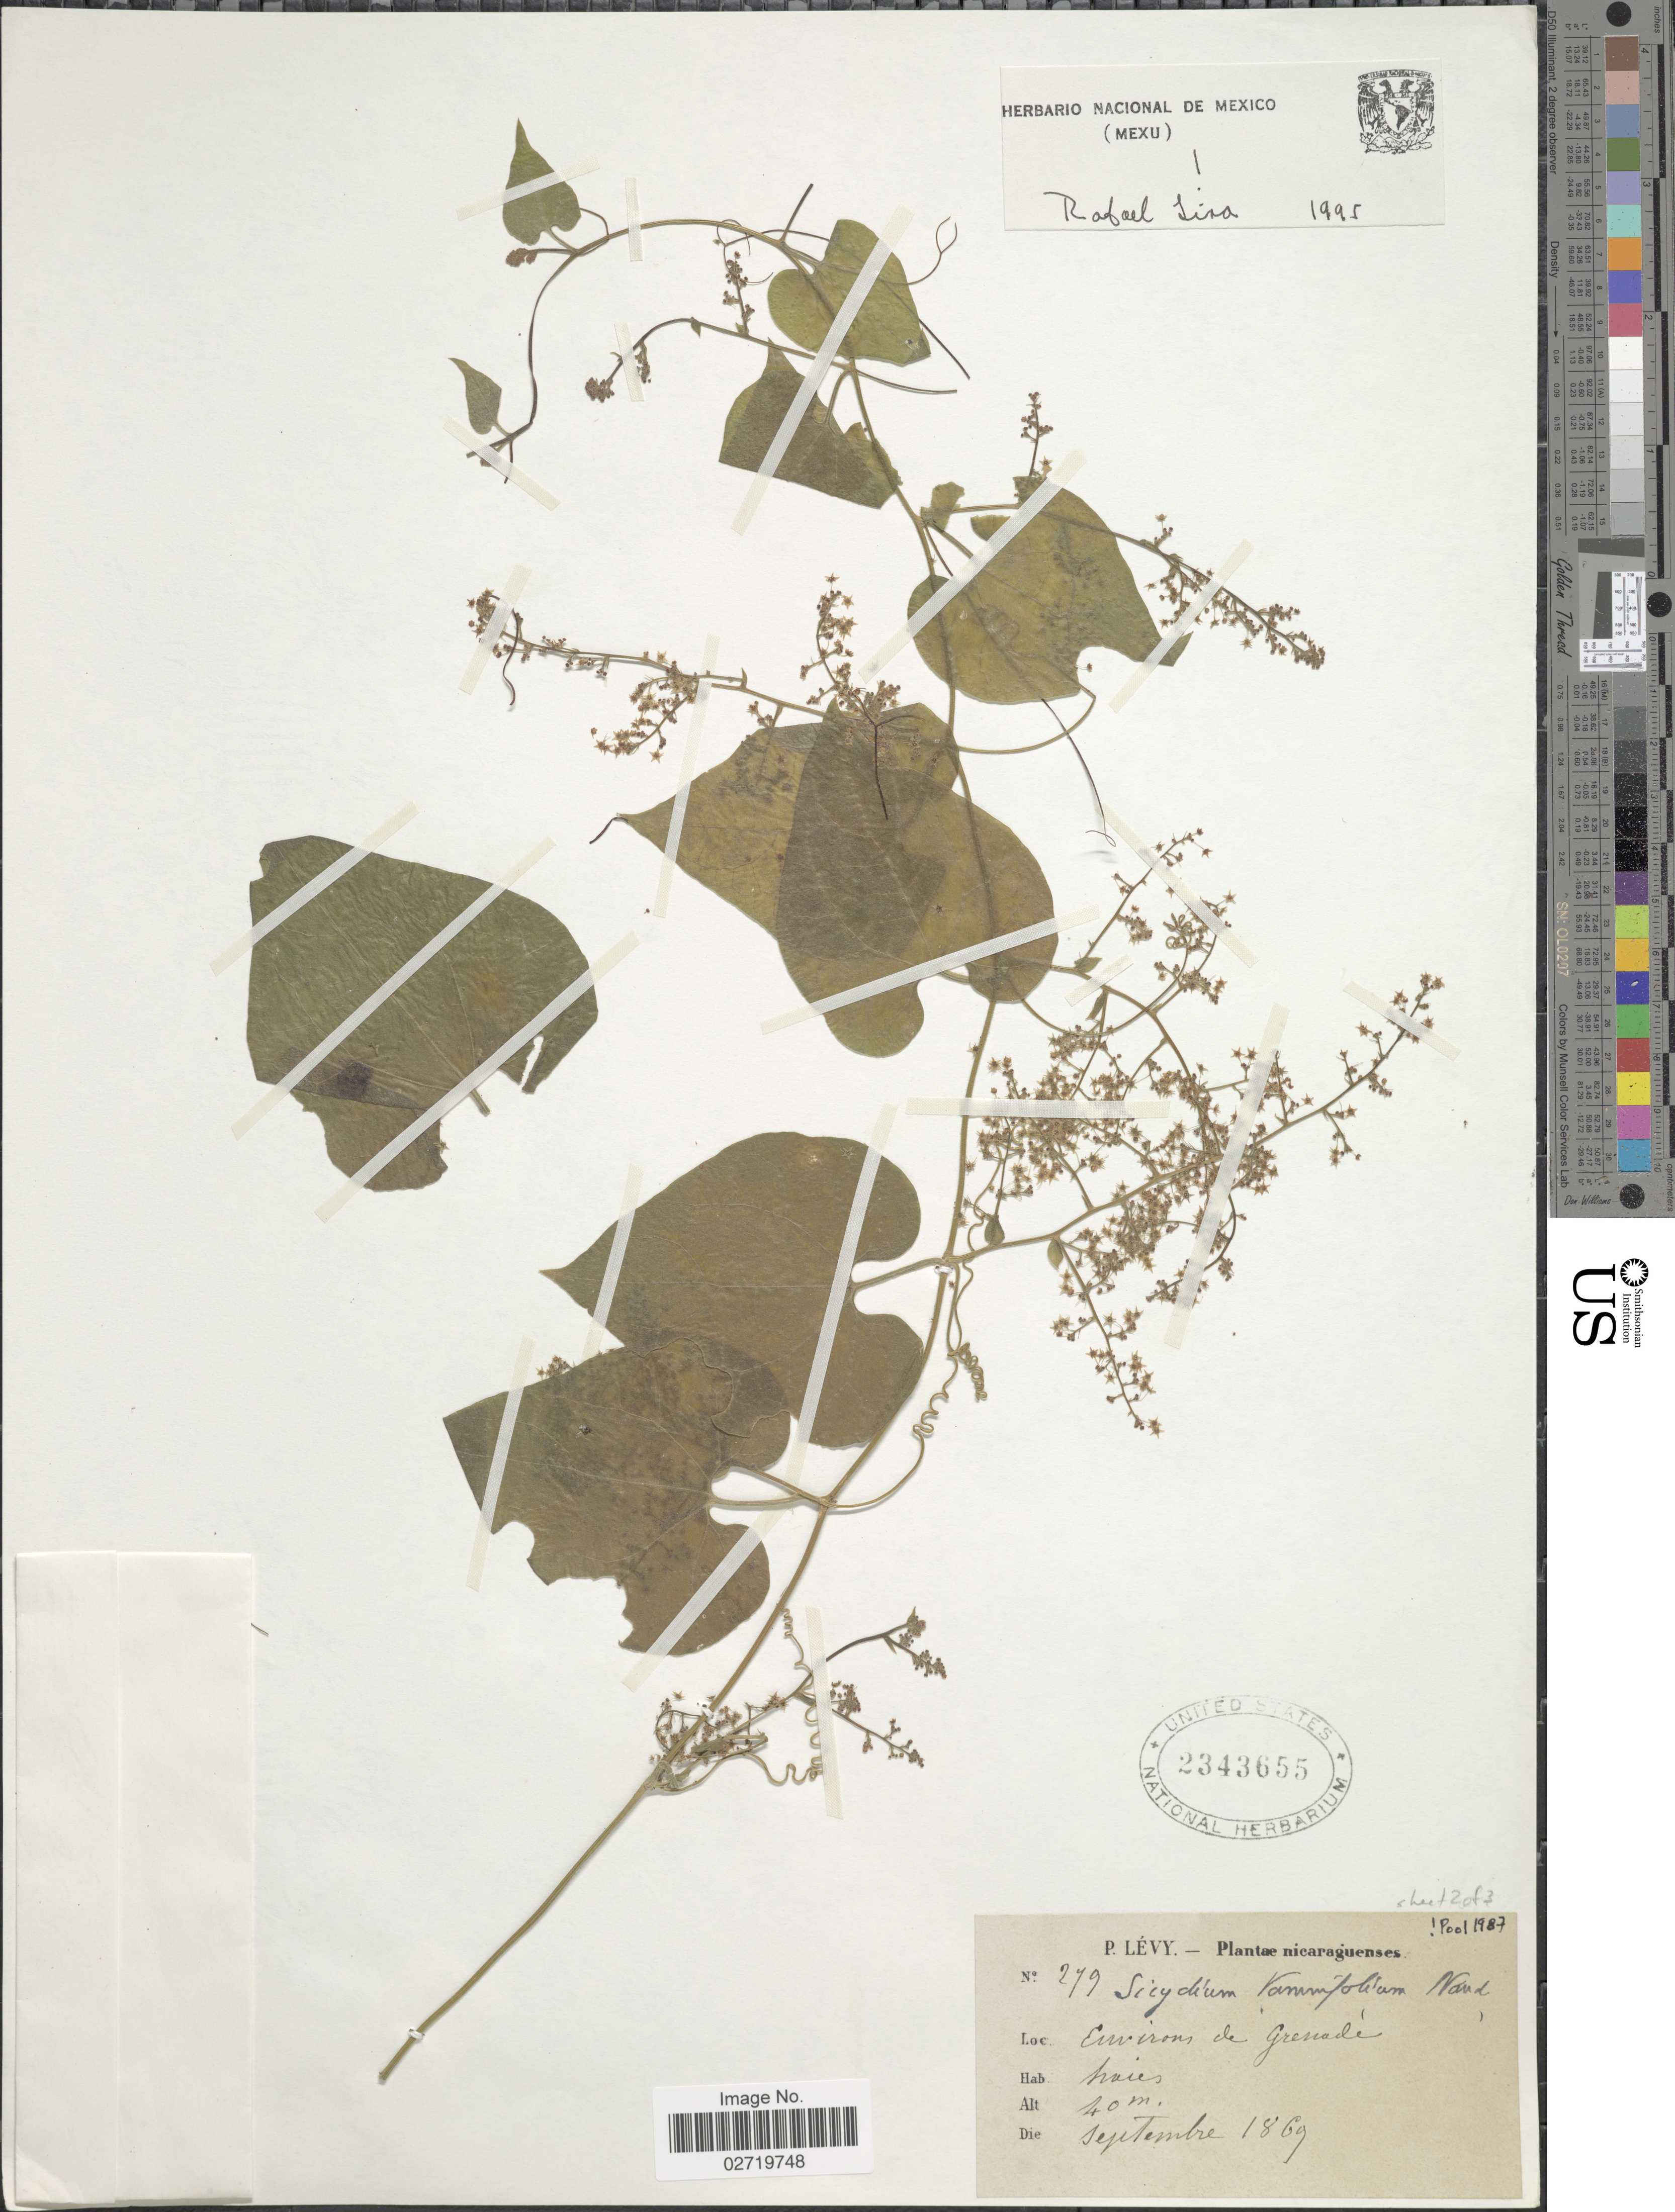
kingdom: Plantae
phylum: Tracheophyta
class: Magnoliopsida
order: Cucurbitales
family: Cucurbitaceae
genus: Sicydium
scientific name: Sicydium tamnifolium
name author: (Kunth) Cogn.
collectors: P. Lévy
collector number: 279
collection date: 1869-09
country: Nicaragua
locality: Environs de Grenade.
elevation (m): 40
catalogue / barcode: US 2343655